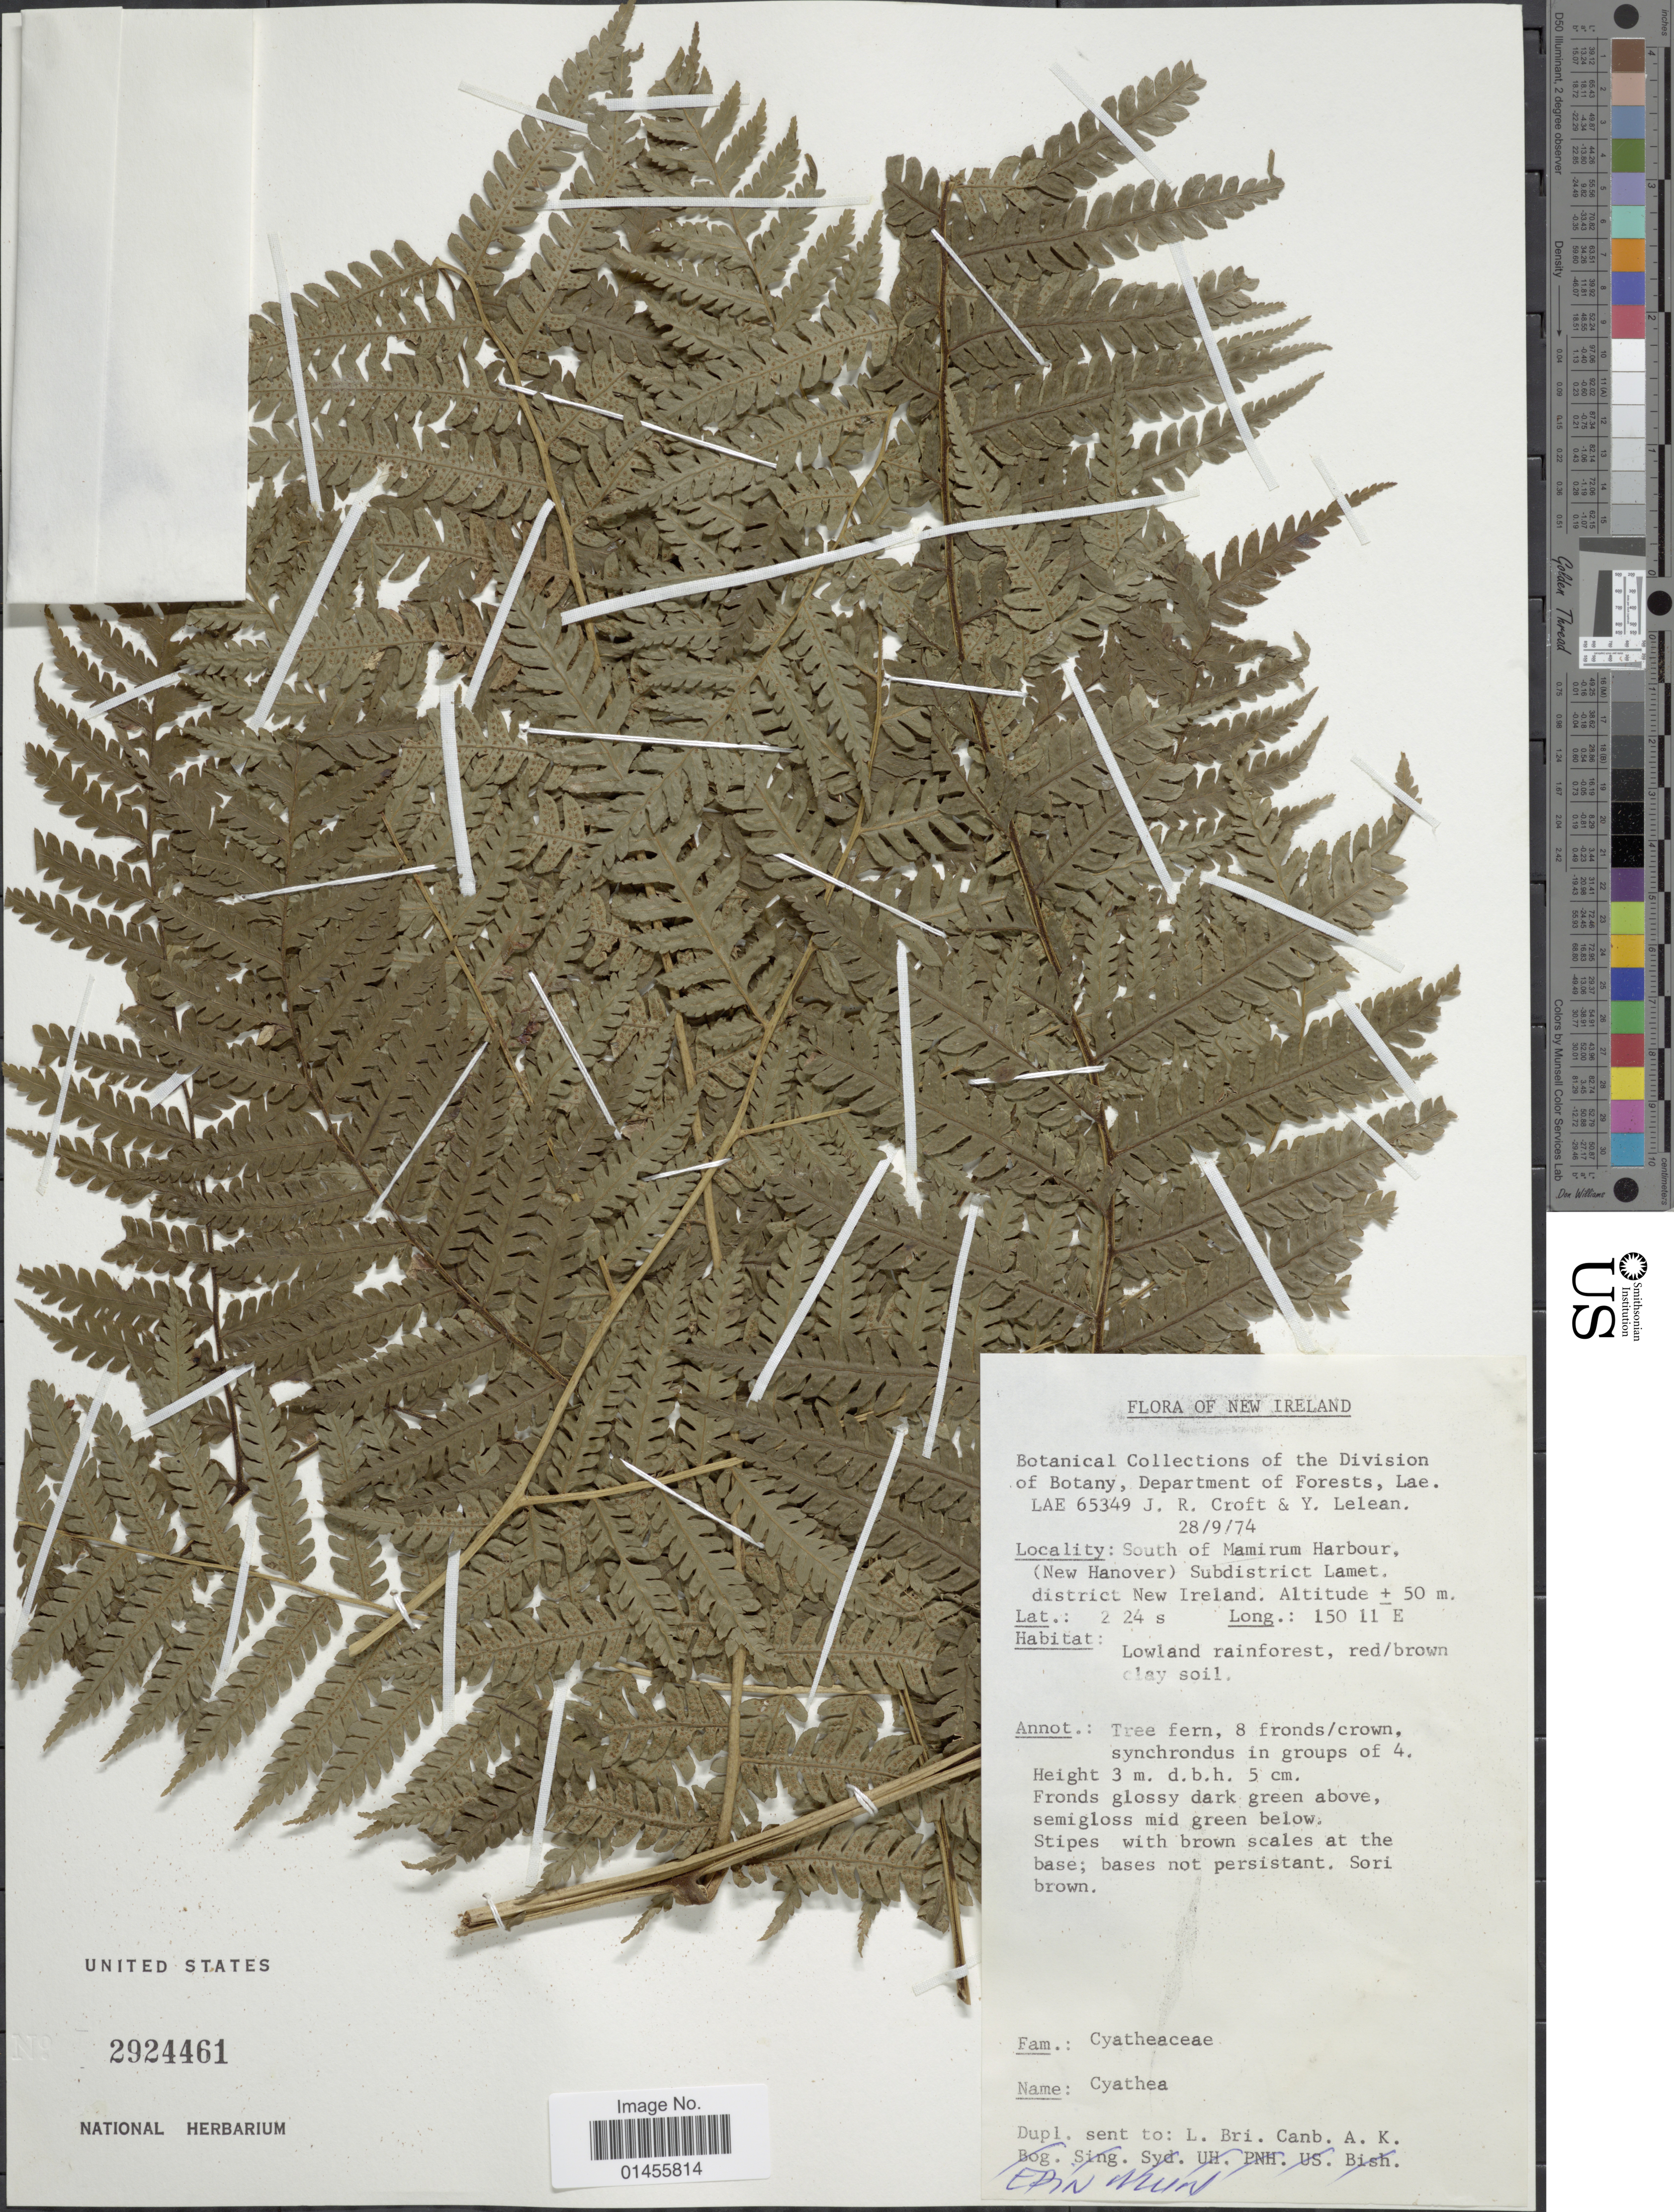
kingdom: Plantae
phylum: Tracheophyta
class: Polypodiopsida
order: Cyatheales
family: Cyatheaceae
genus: Alsophila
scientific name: Alsophila sp.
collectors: J. R. Croft & Y. Lelean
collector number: LAE 65349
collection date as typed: Transcribed d/m/y: 28/9/74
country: Papua New Guinea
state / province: New Ireland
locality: South of Mamirum Harbour, (New Hanover) Subdistrict Lamet, district New Ireland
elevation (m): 50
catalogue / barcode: US 2924461